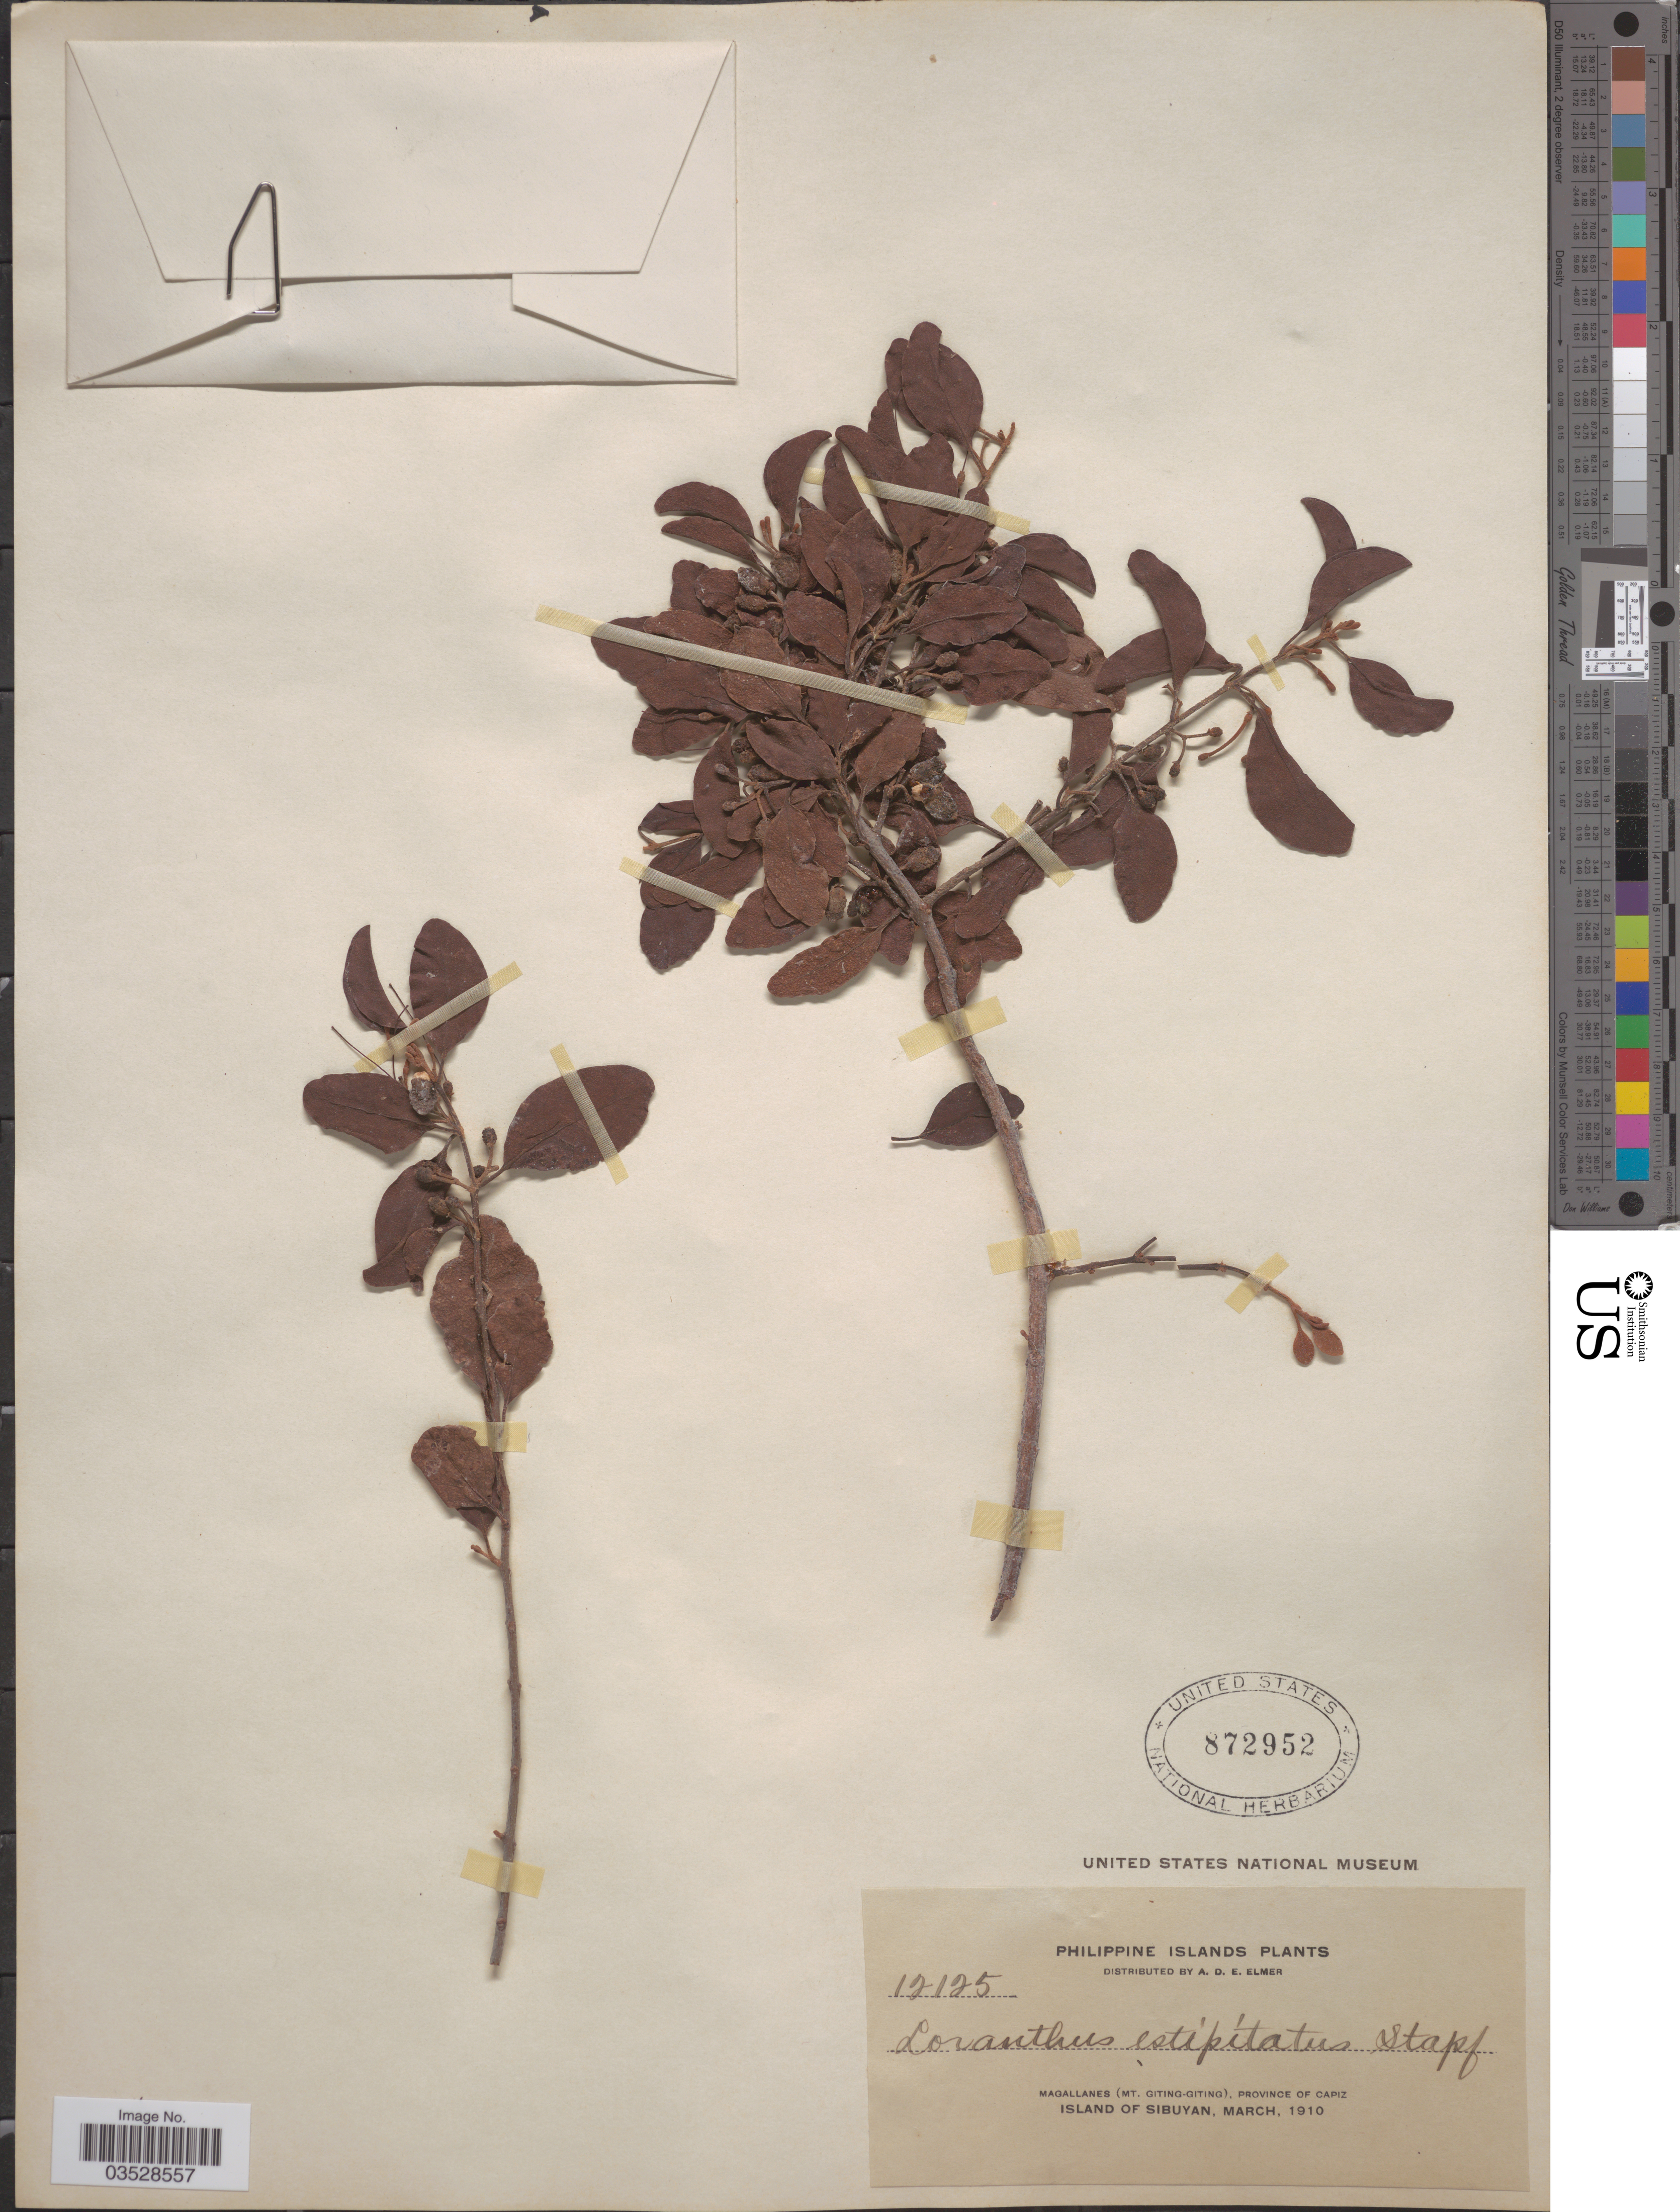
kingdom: Plantae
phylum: Tracheophyta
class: Magnoliopsida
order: Santalales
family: Loranthaceae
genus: Loranthus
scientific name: Loranthus parasiticus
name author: Druce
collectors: A. D. E. Elmer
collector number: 12125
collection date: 1910-03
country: Philippines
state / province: Western Visayas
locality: Magallanes (Mt. Giting-Giting), Province of Capiz. Island of Sibuyan.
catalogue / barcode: US 872952